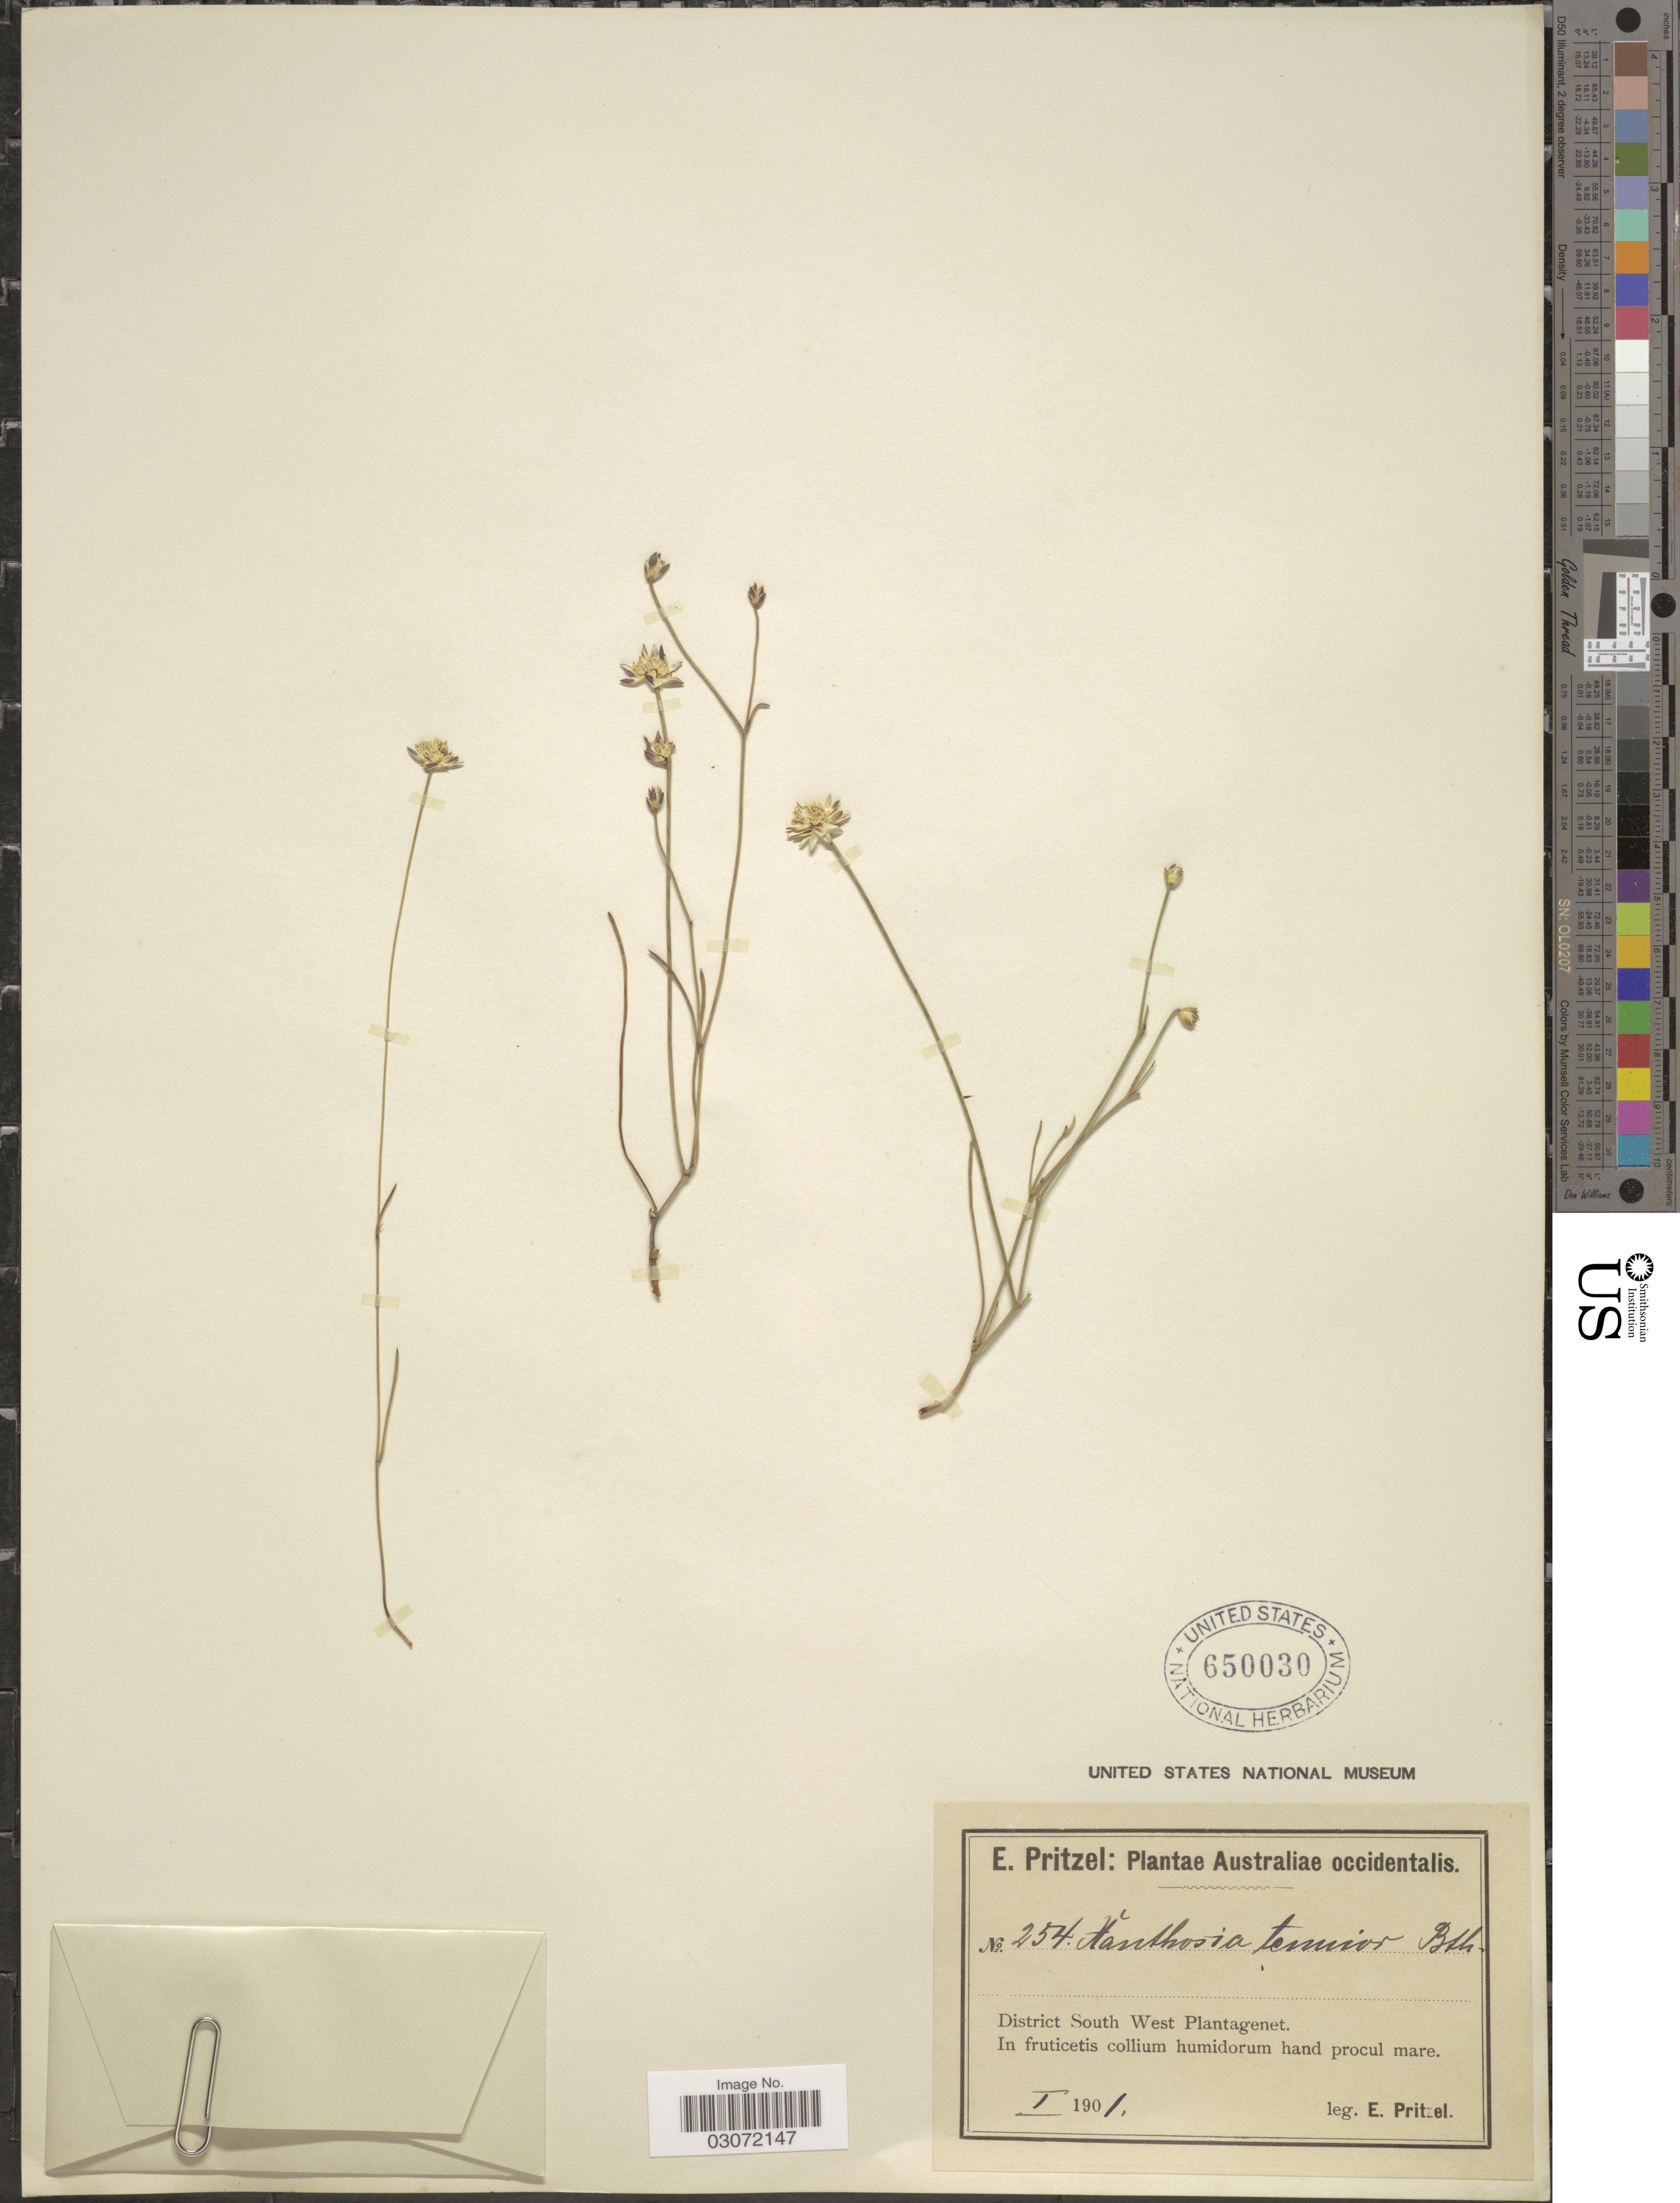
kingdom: Plantae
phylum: Tracheophyta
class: Magnoliopsida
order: Apiales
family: Apiaceae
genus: Xanthosia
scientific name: Xanthosia tenuior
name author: Benth.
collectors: E. G. Pritzel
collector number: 254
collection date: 1901-01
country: Australia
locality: Australiae occidentalis. District South West Plantagenet.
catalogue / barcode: US 650030